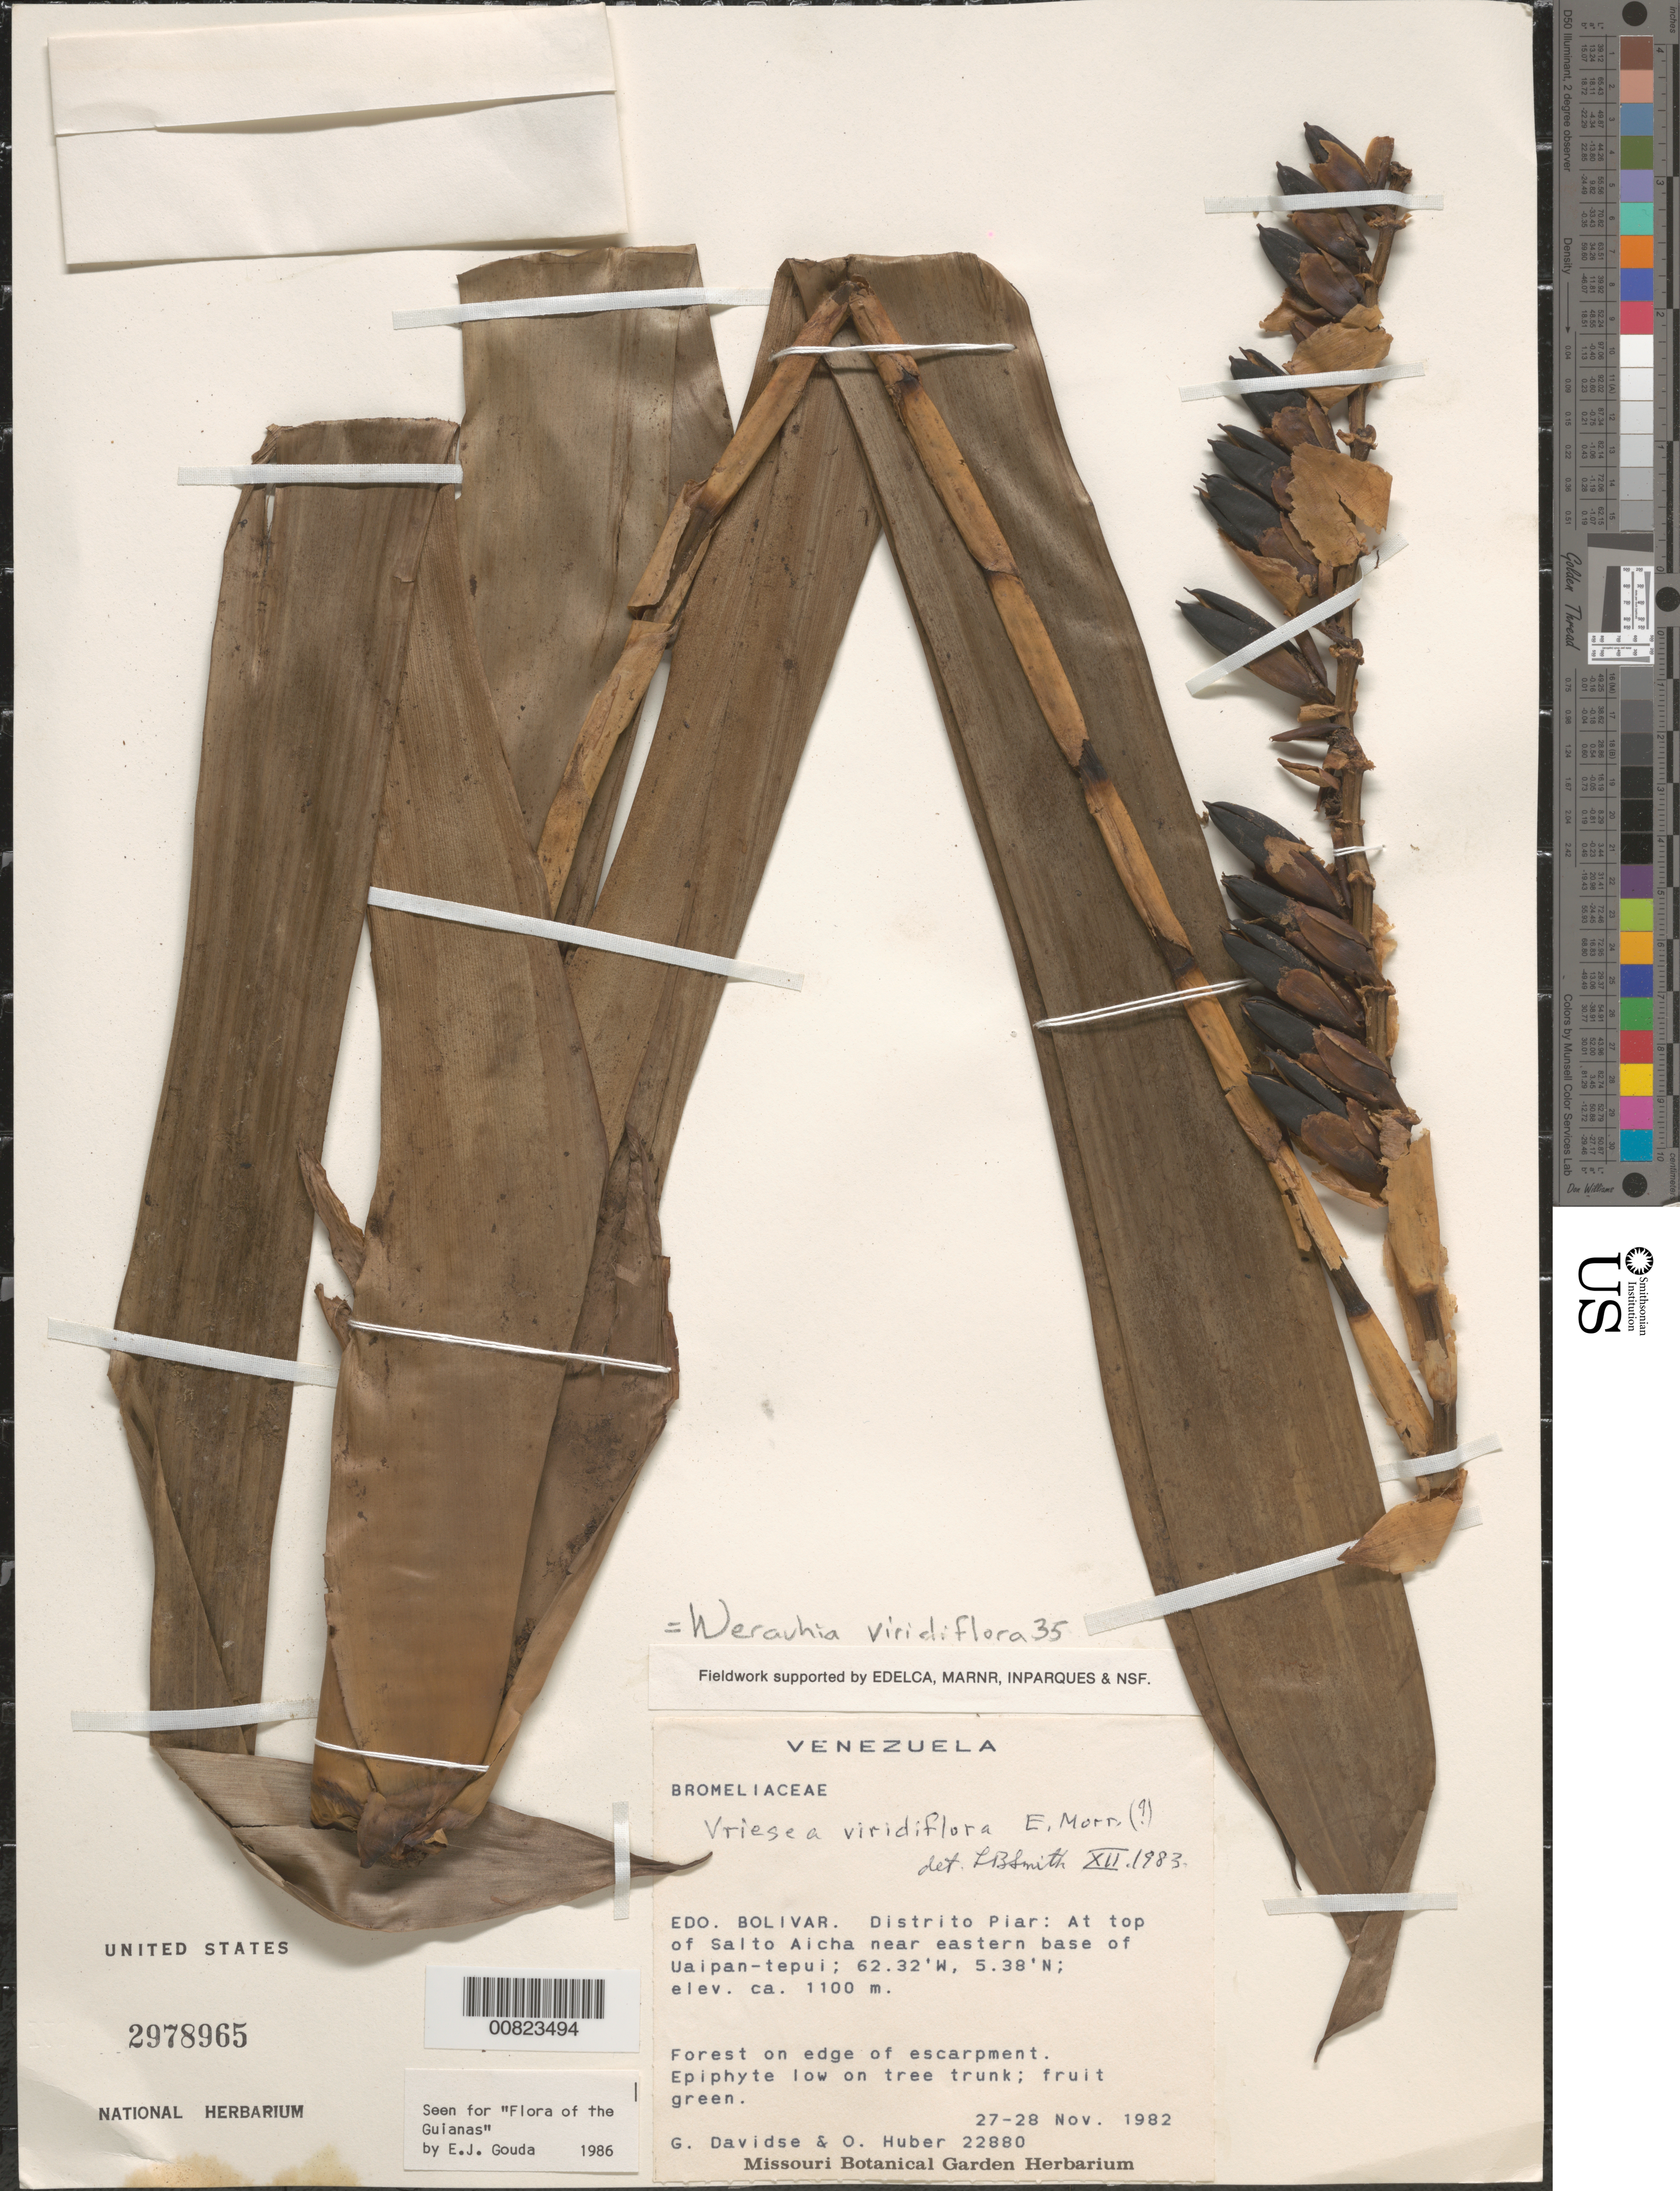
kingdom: Plantae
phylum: Tracheophyta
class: Liliopsida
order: Poales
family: Bromeliaceae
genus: Werauhia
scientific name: Werauhia viridiflora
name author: (Regel) J.R. Grant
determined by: Smith, Lyman B., (US), NMNH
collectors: G. Davidse & O. Huber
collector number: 22880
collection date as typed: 27-Nov-82 to 28-Nov-82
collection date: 1982-11-27/1982-11-28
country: Venezuela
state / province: Bolívar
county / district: Piar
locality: Salto Aicha, top of, near eastern base of Uaipan-tepuí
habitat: Forest on edge of escarpment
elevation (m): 1100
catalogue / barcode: US 2978965